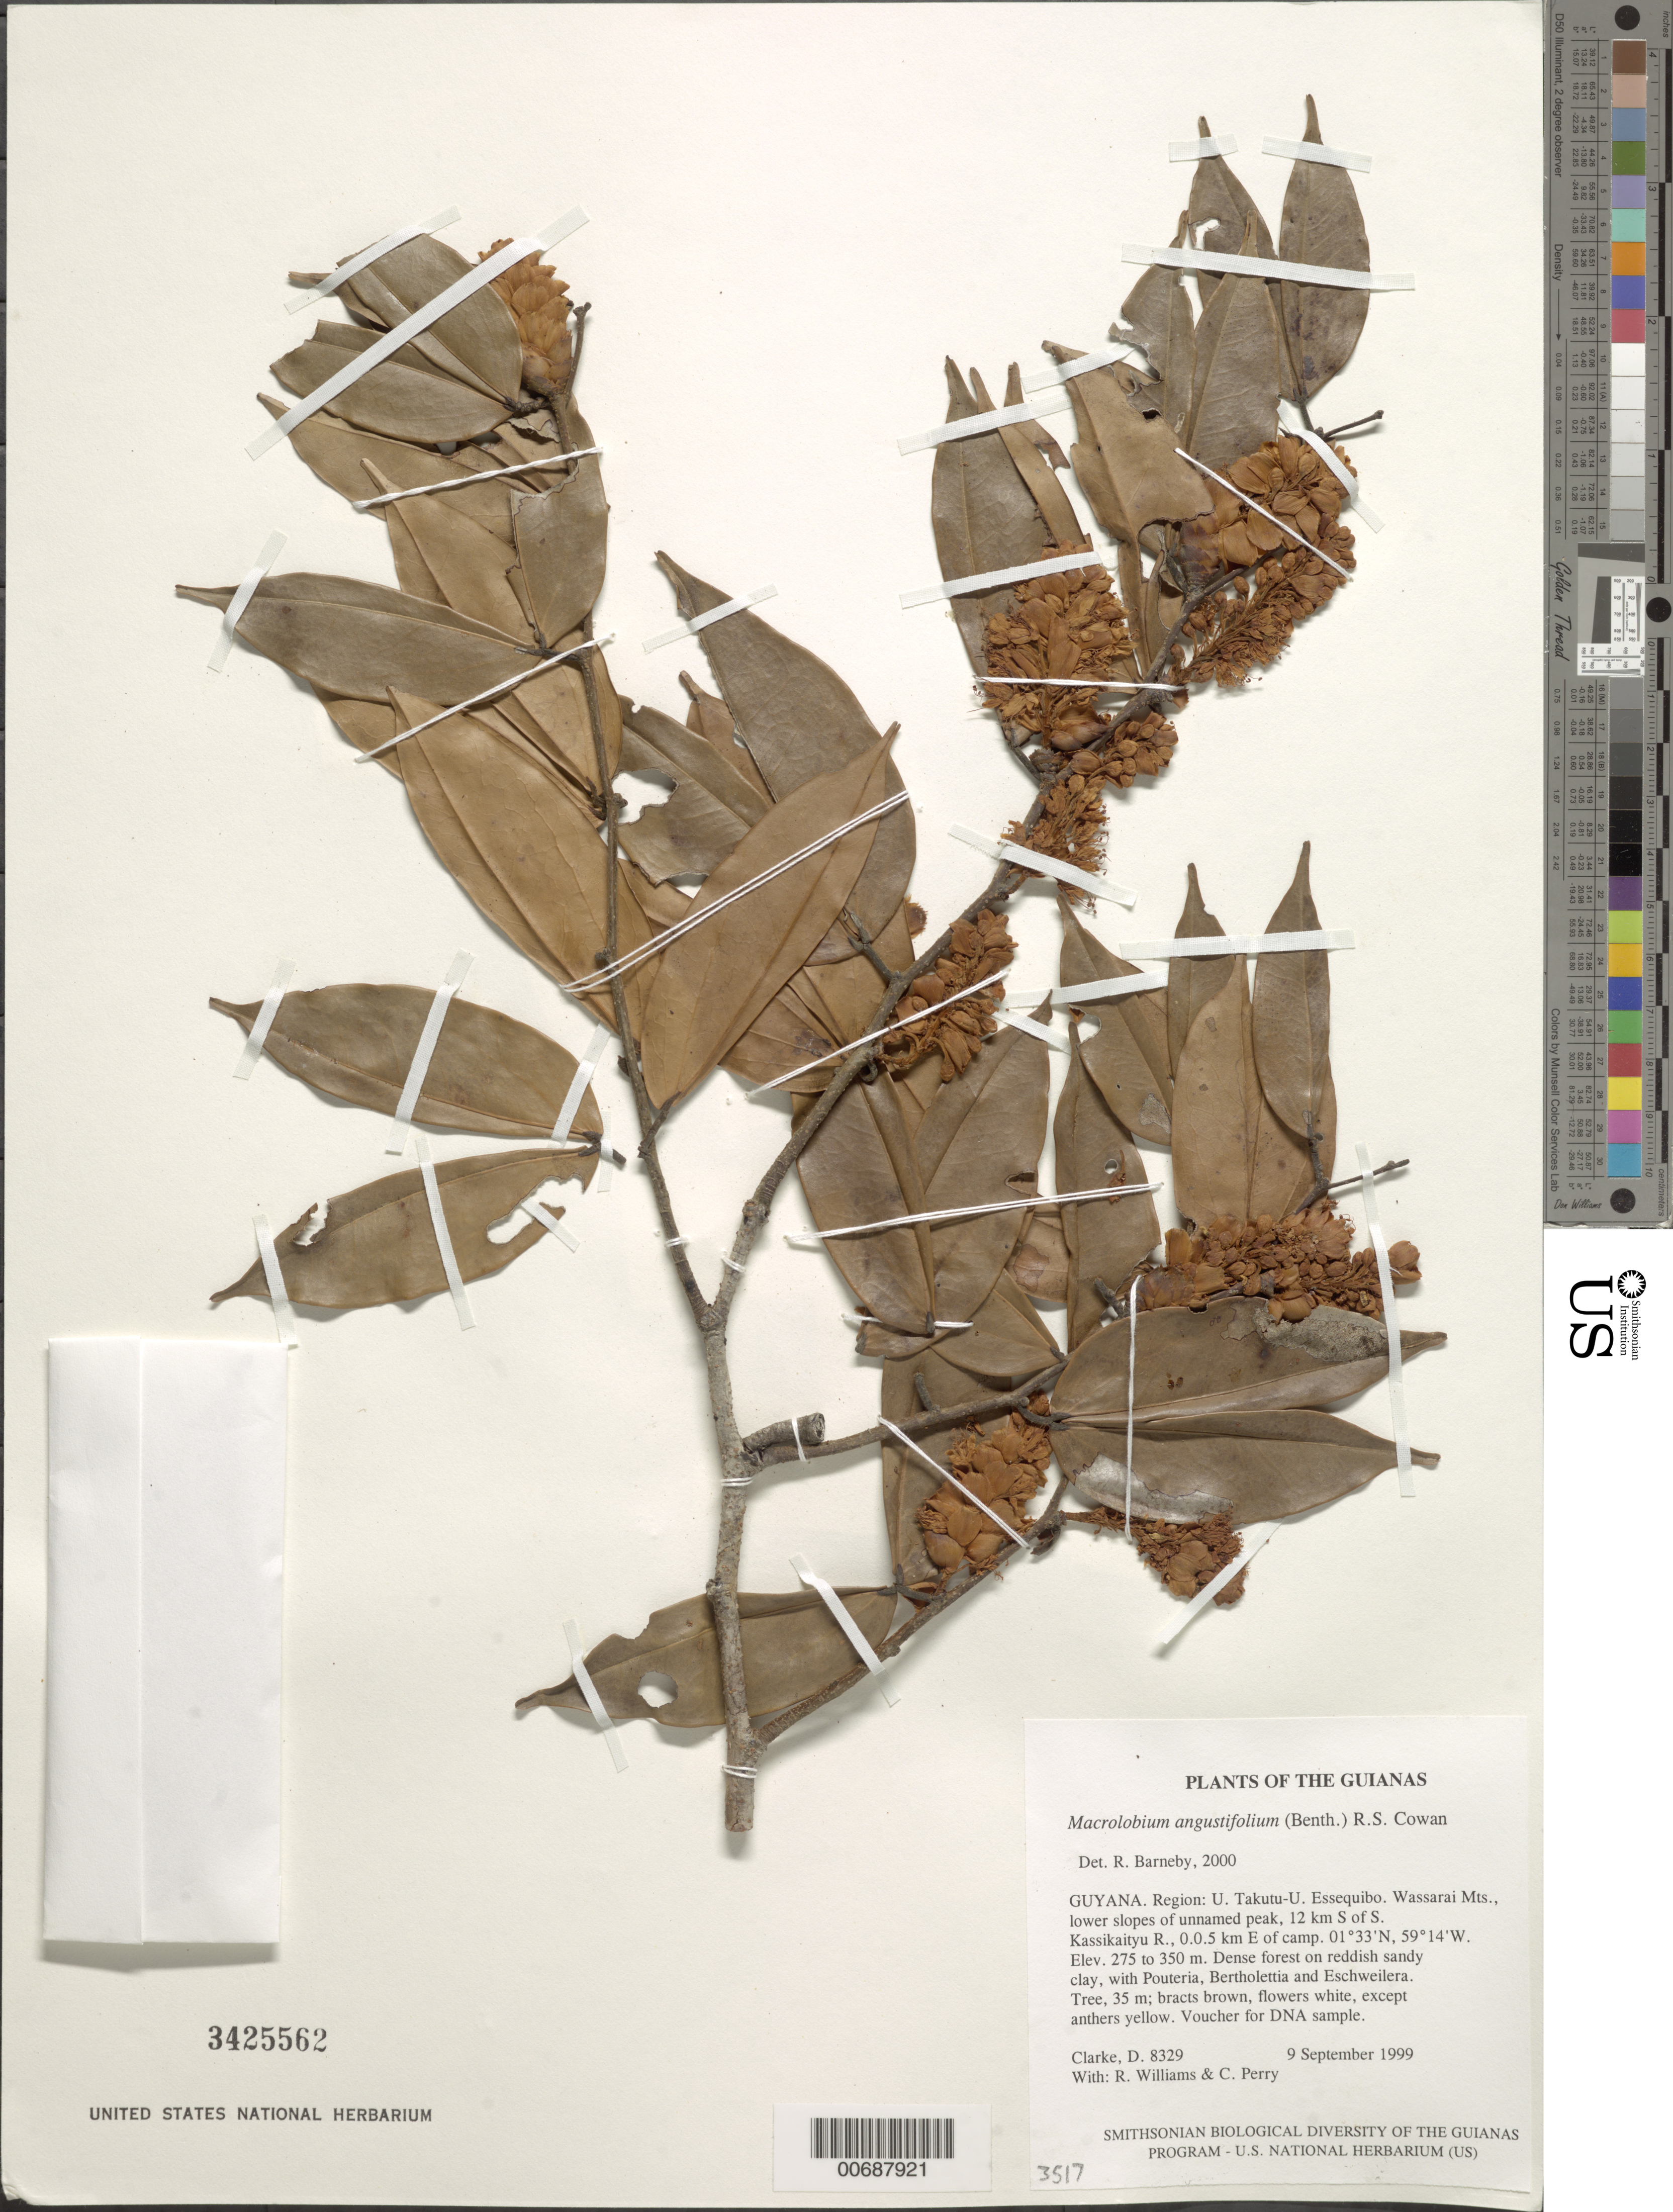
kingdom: Plantae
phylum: Tracheophyta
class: Magnoliopsida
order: Fabales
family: Fabaceae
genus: Cynometra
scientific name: Cynometra sp.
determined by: Trujillo, A. M.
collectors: H. D. Clarke, R. Williams & C. Perry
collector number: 8329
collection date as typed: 9 September 1999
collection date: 1999-09-09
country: Guyana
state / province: U. Takutu-U. Essequibo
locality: Wassarai Mts., lower slopes of unnamed peak, 12 km S of S. Kassikaityu R., 0.0.5 km E of camp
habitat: Dense forest on reddish sandy clay, with Pouteria, Bertholettia and Eschweilera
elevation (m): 275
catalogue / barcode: US 3425562